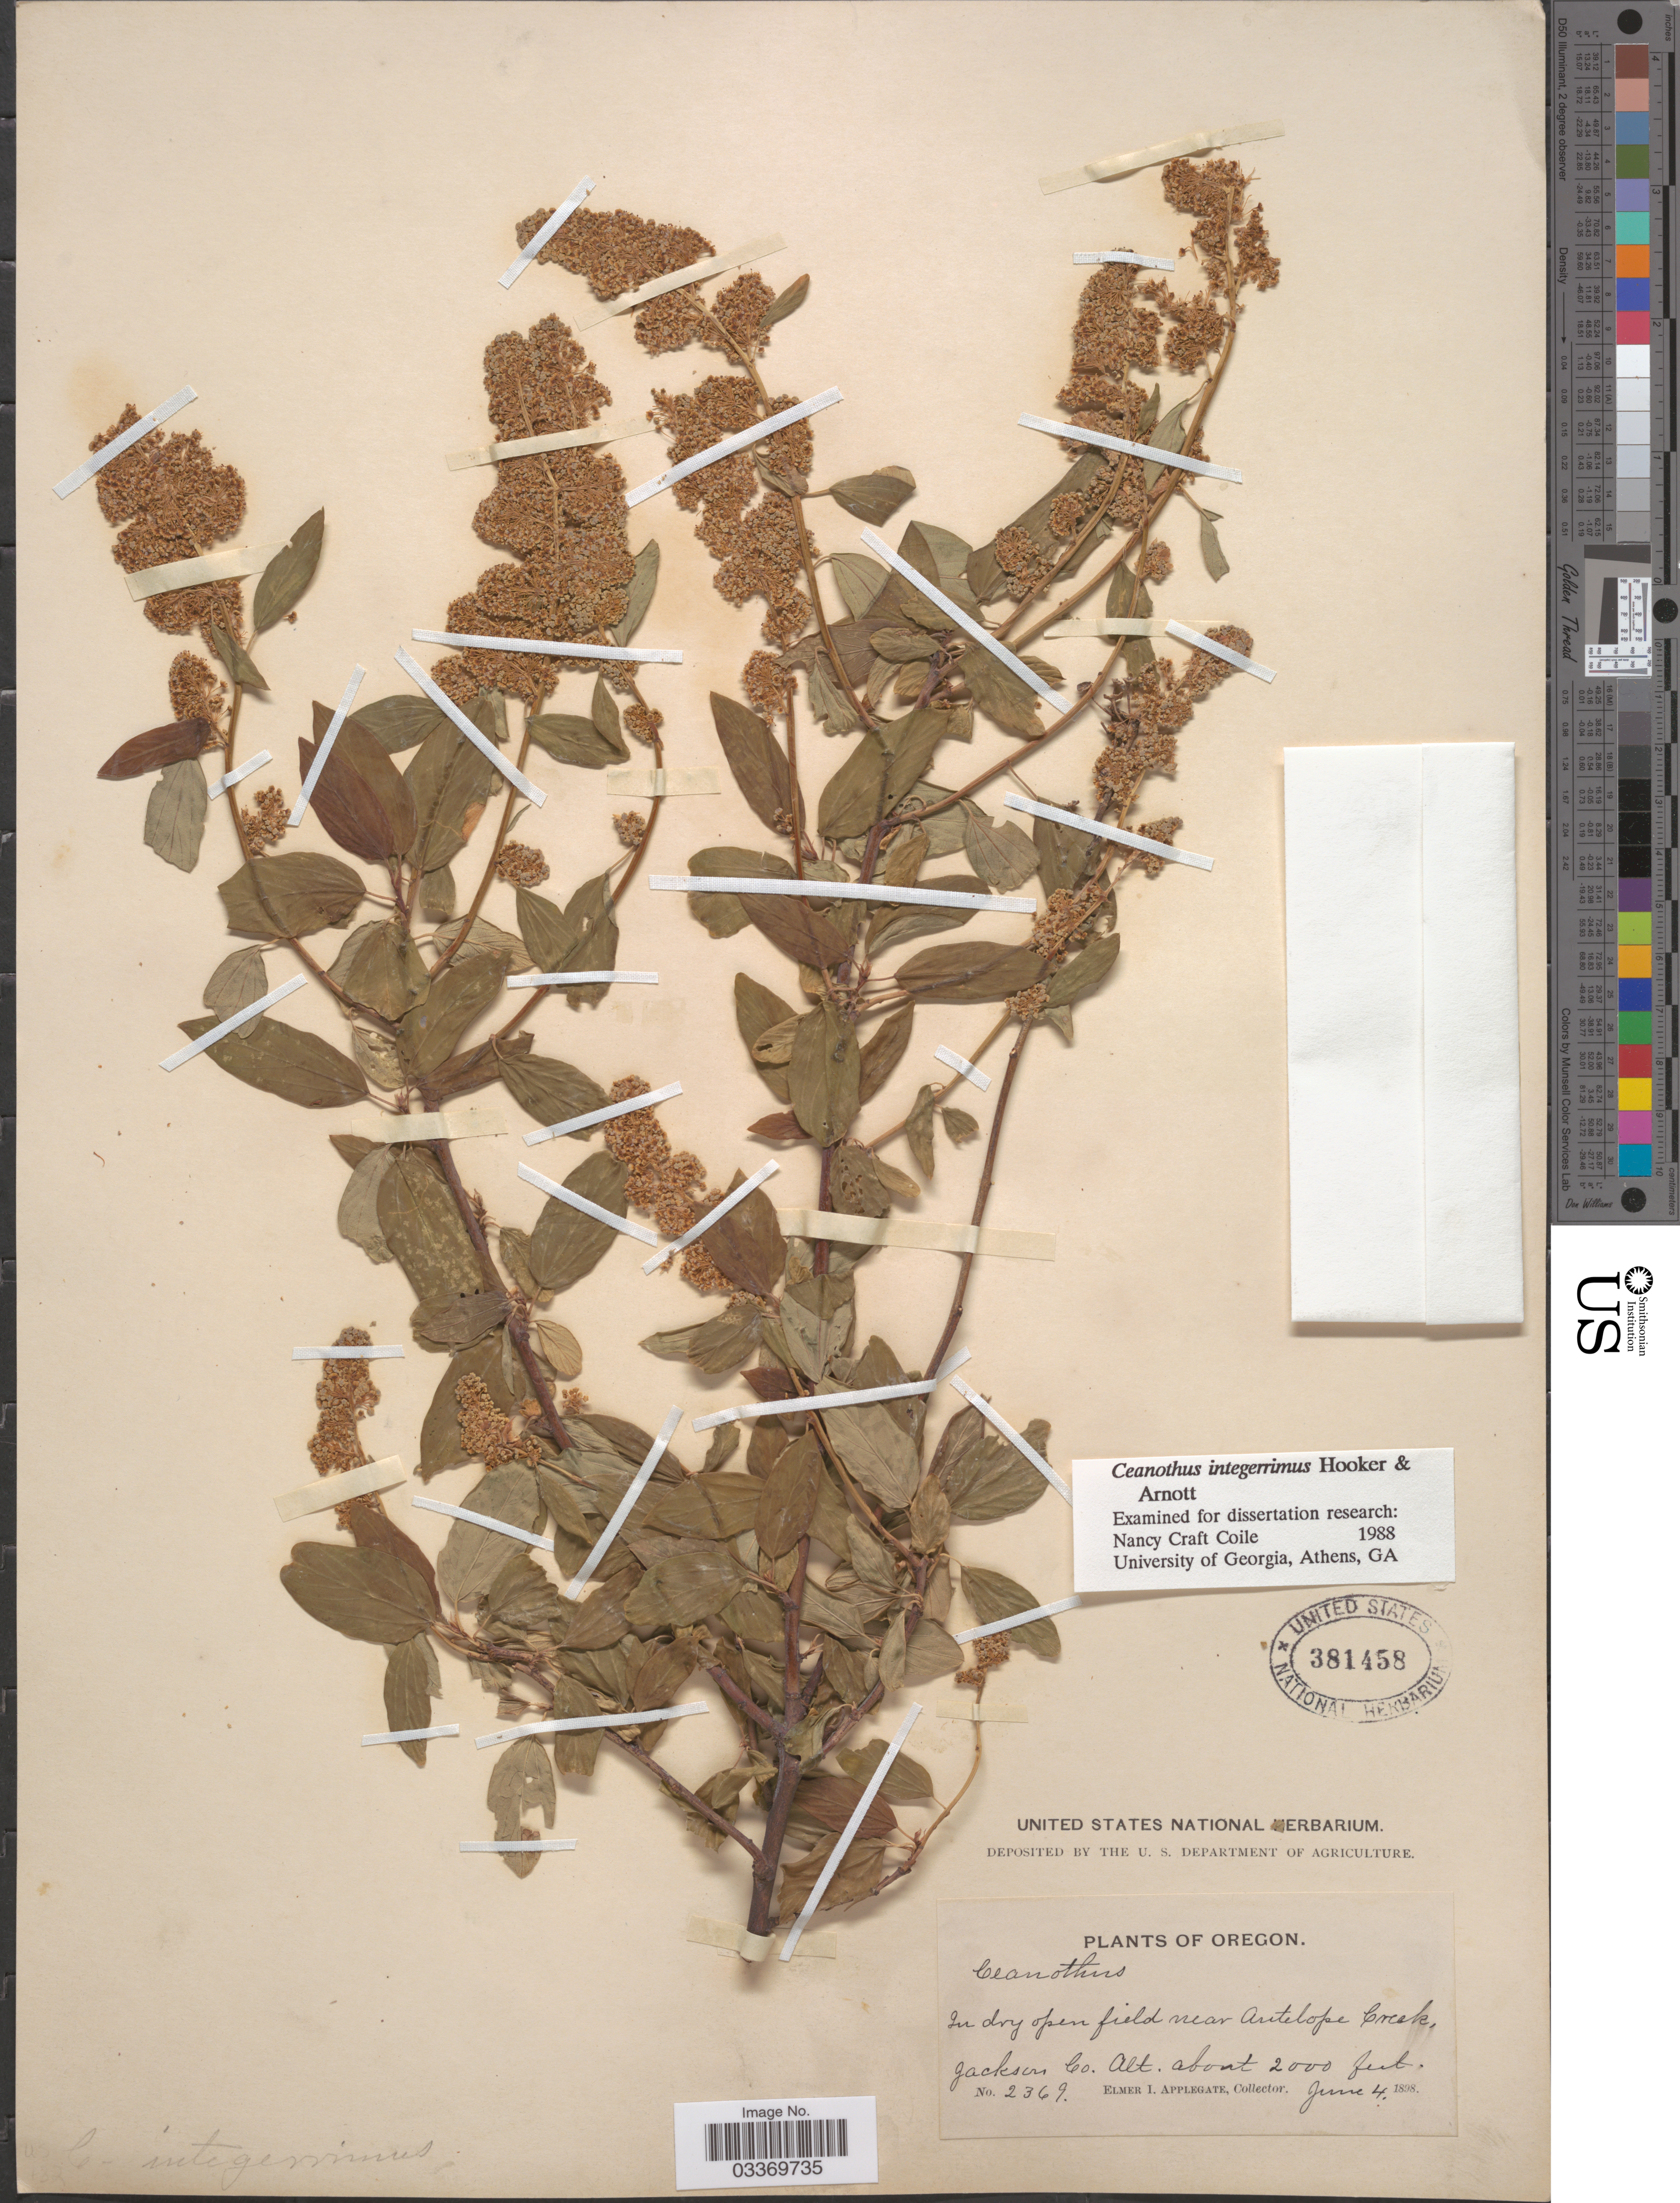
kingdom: Plantae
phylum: Tracheophyta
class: Magnoliopsida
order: Rosales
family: Rhamnaceae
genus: Ceanothus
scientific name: Ceanothus integerrimus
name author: Hook. & Arn.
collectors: E. I. Applegate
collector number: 2369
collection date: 1898-06-04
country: United States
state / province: Oregon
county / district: Jackson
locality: Near Antelope Creek, Jackson Co.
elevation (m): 610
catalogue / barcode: US 381458